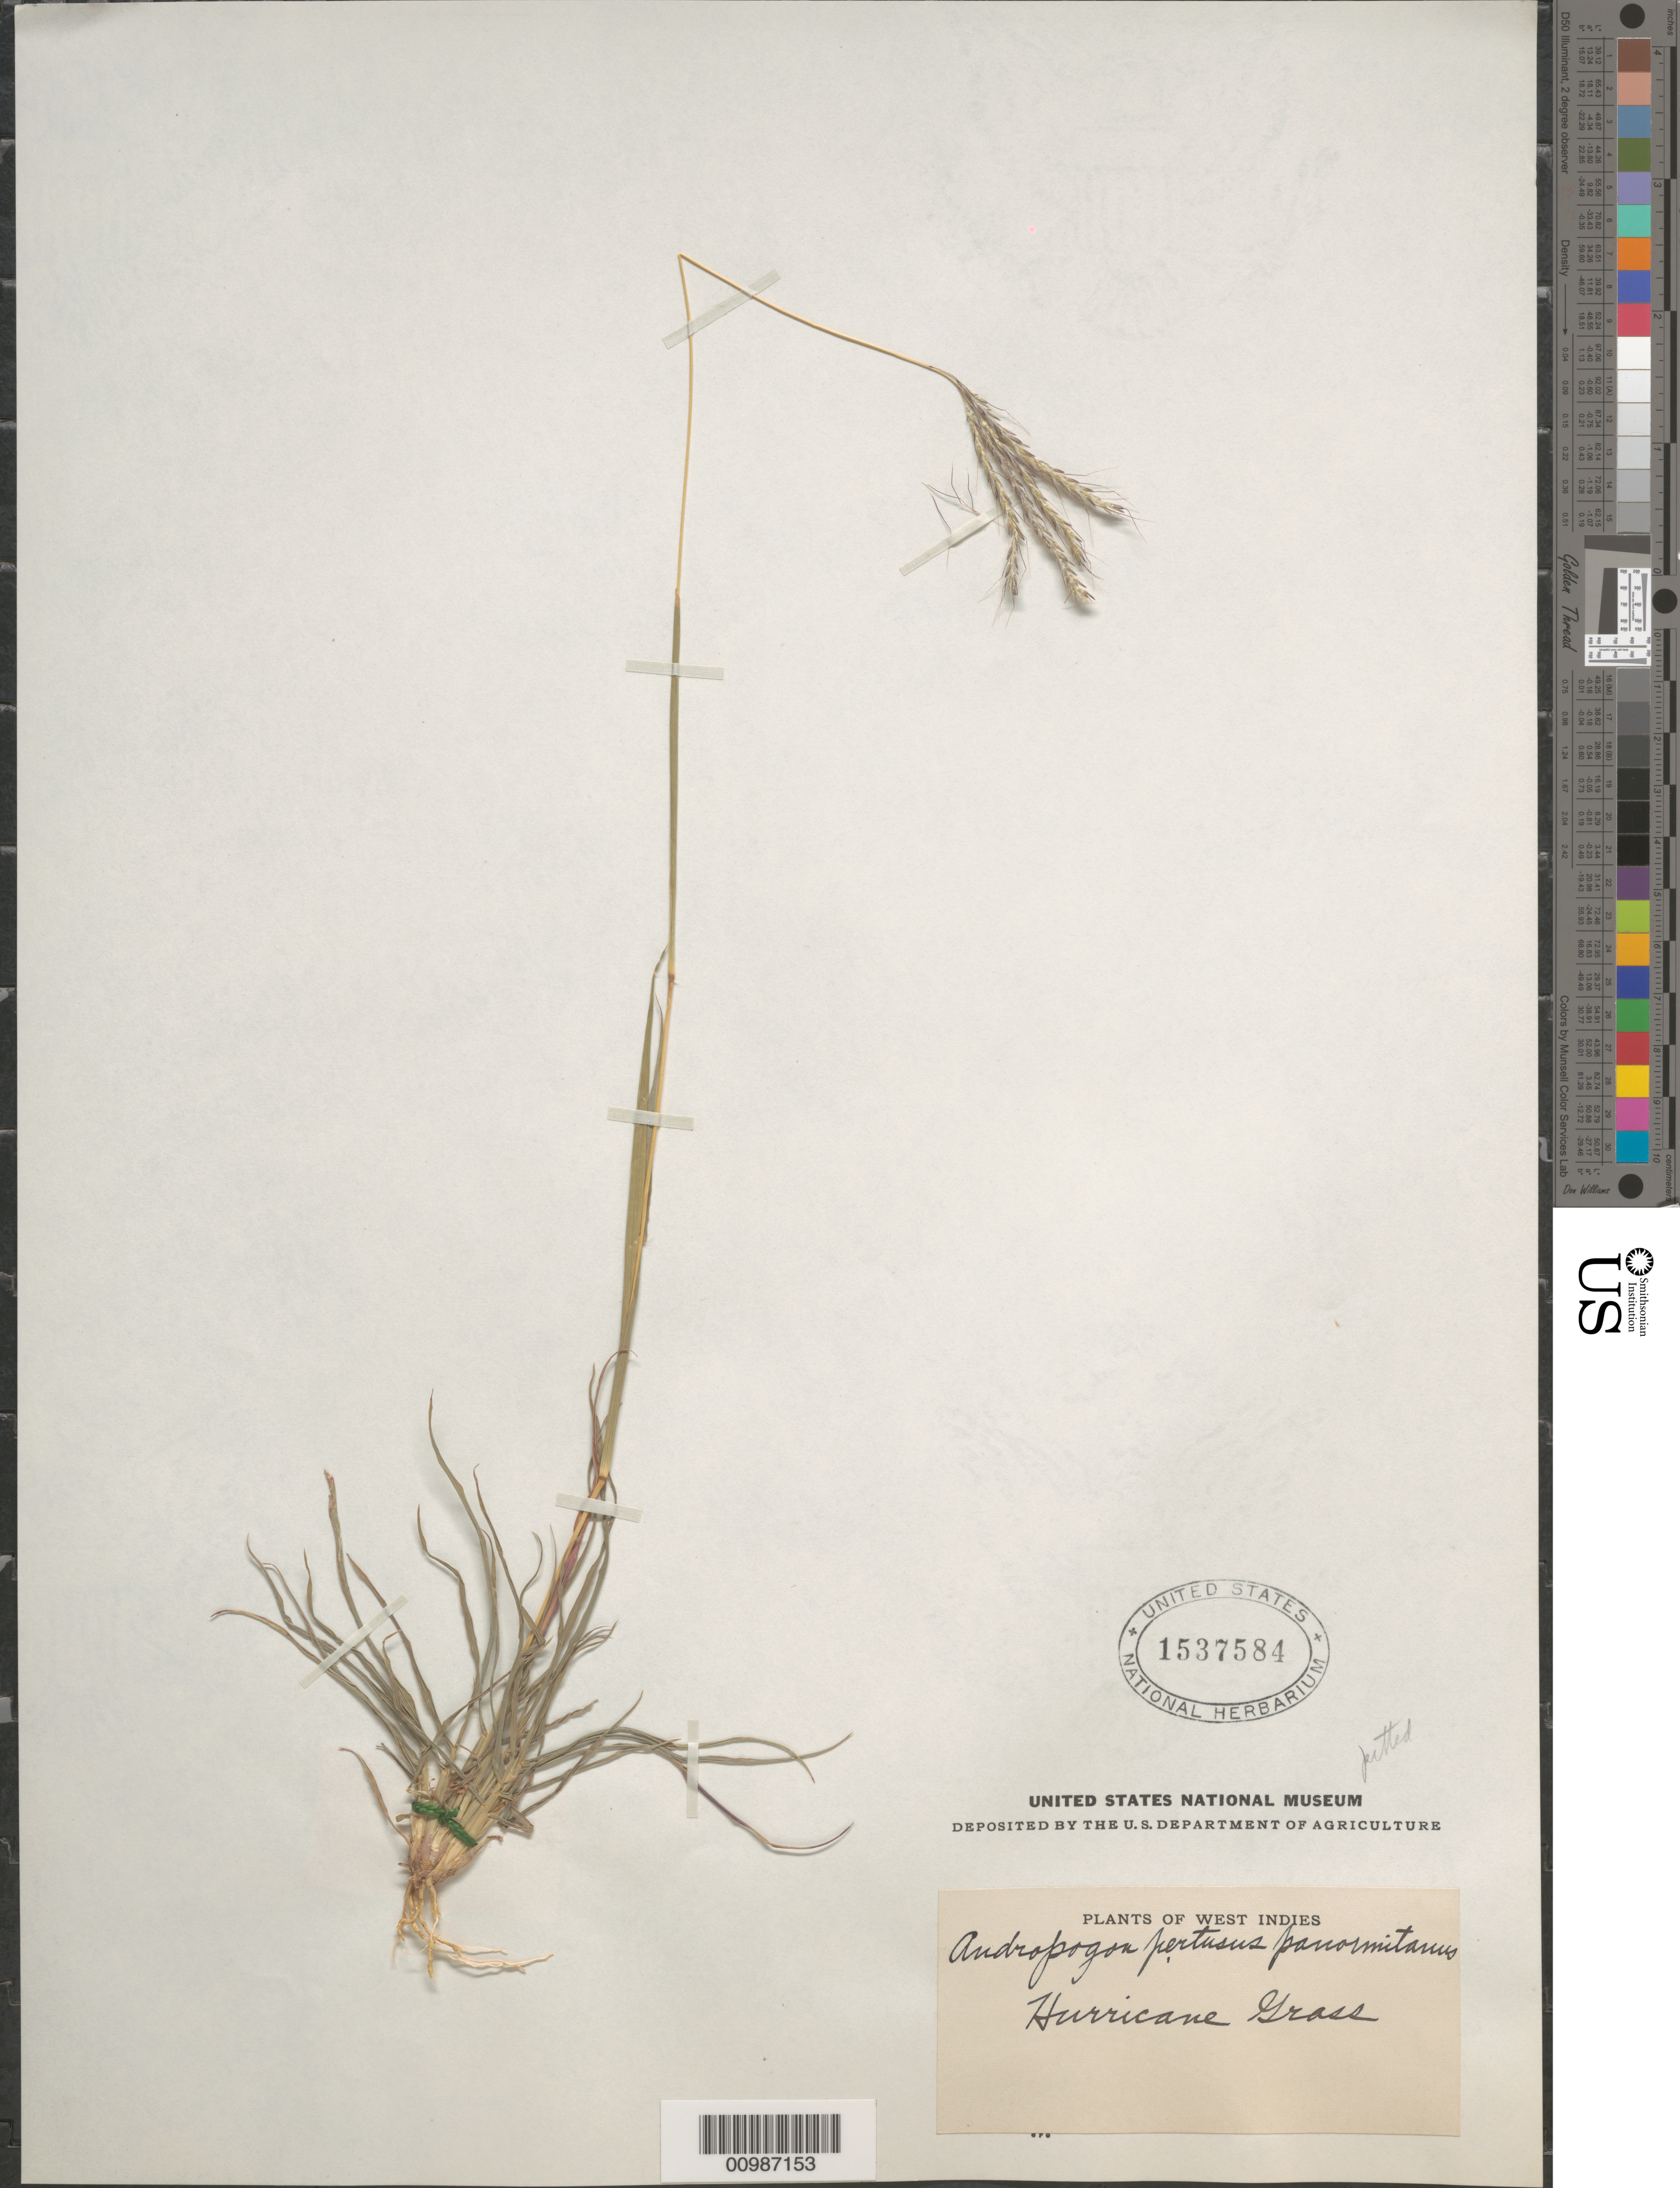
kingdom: Plantae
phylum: Tracheophyta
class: Liliopsida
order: Poales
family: Poaceae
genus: Andropogon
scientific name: Andropogon pertusus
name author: (L.) Willd.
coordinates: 0 N, 0 E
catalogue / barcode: US 1537584